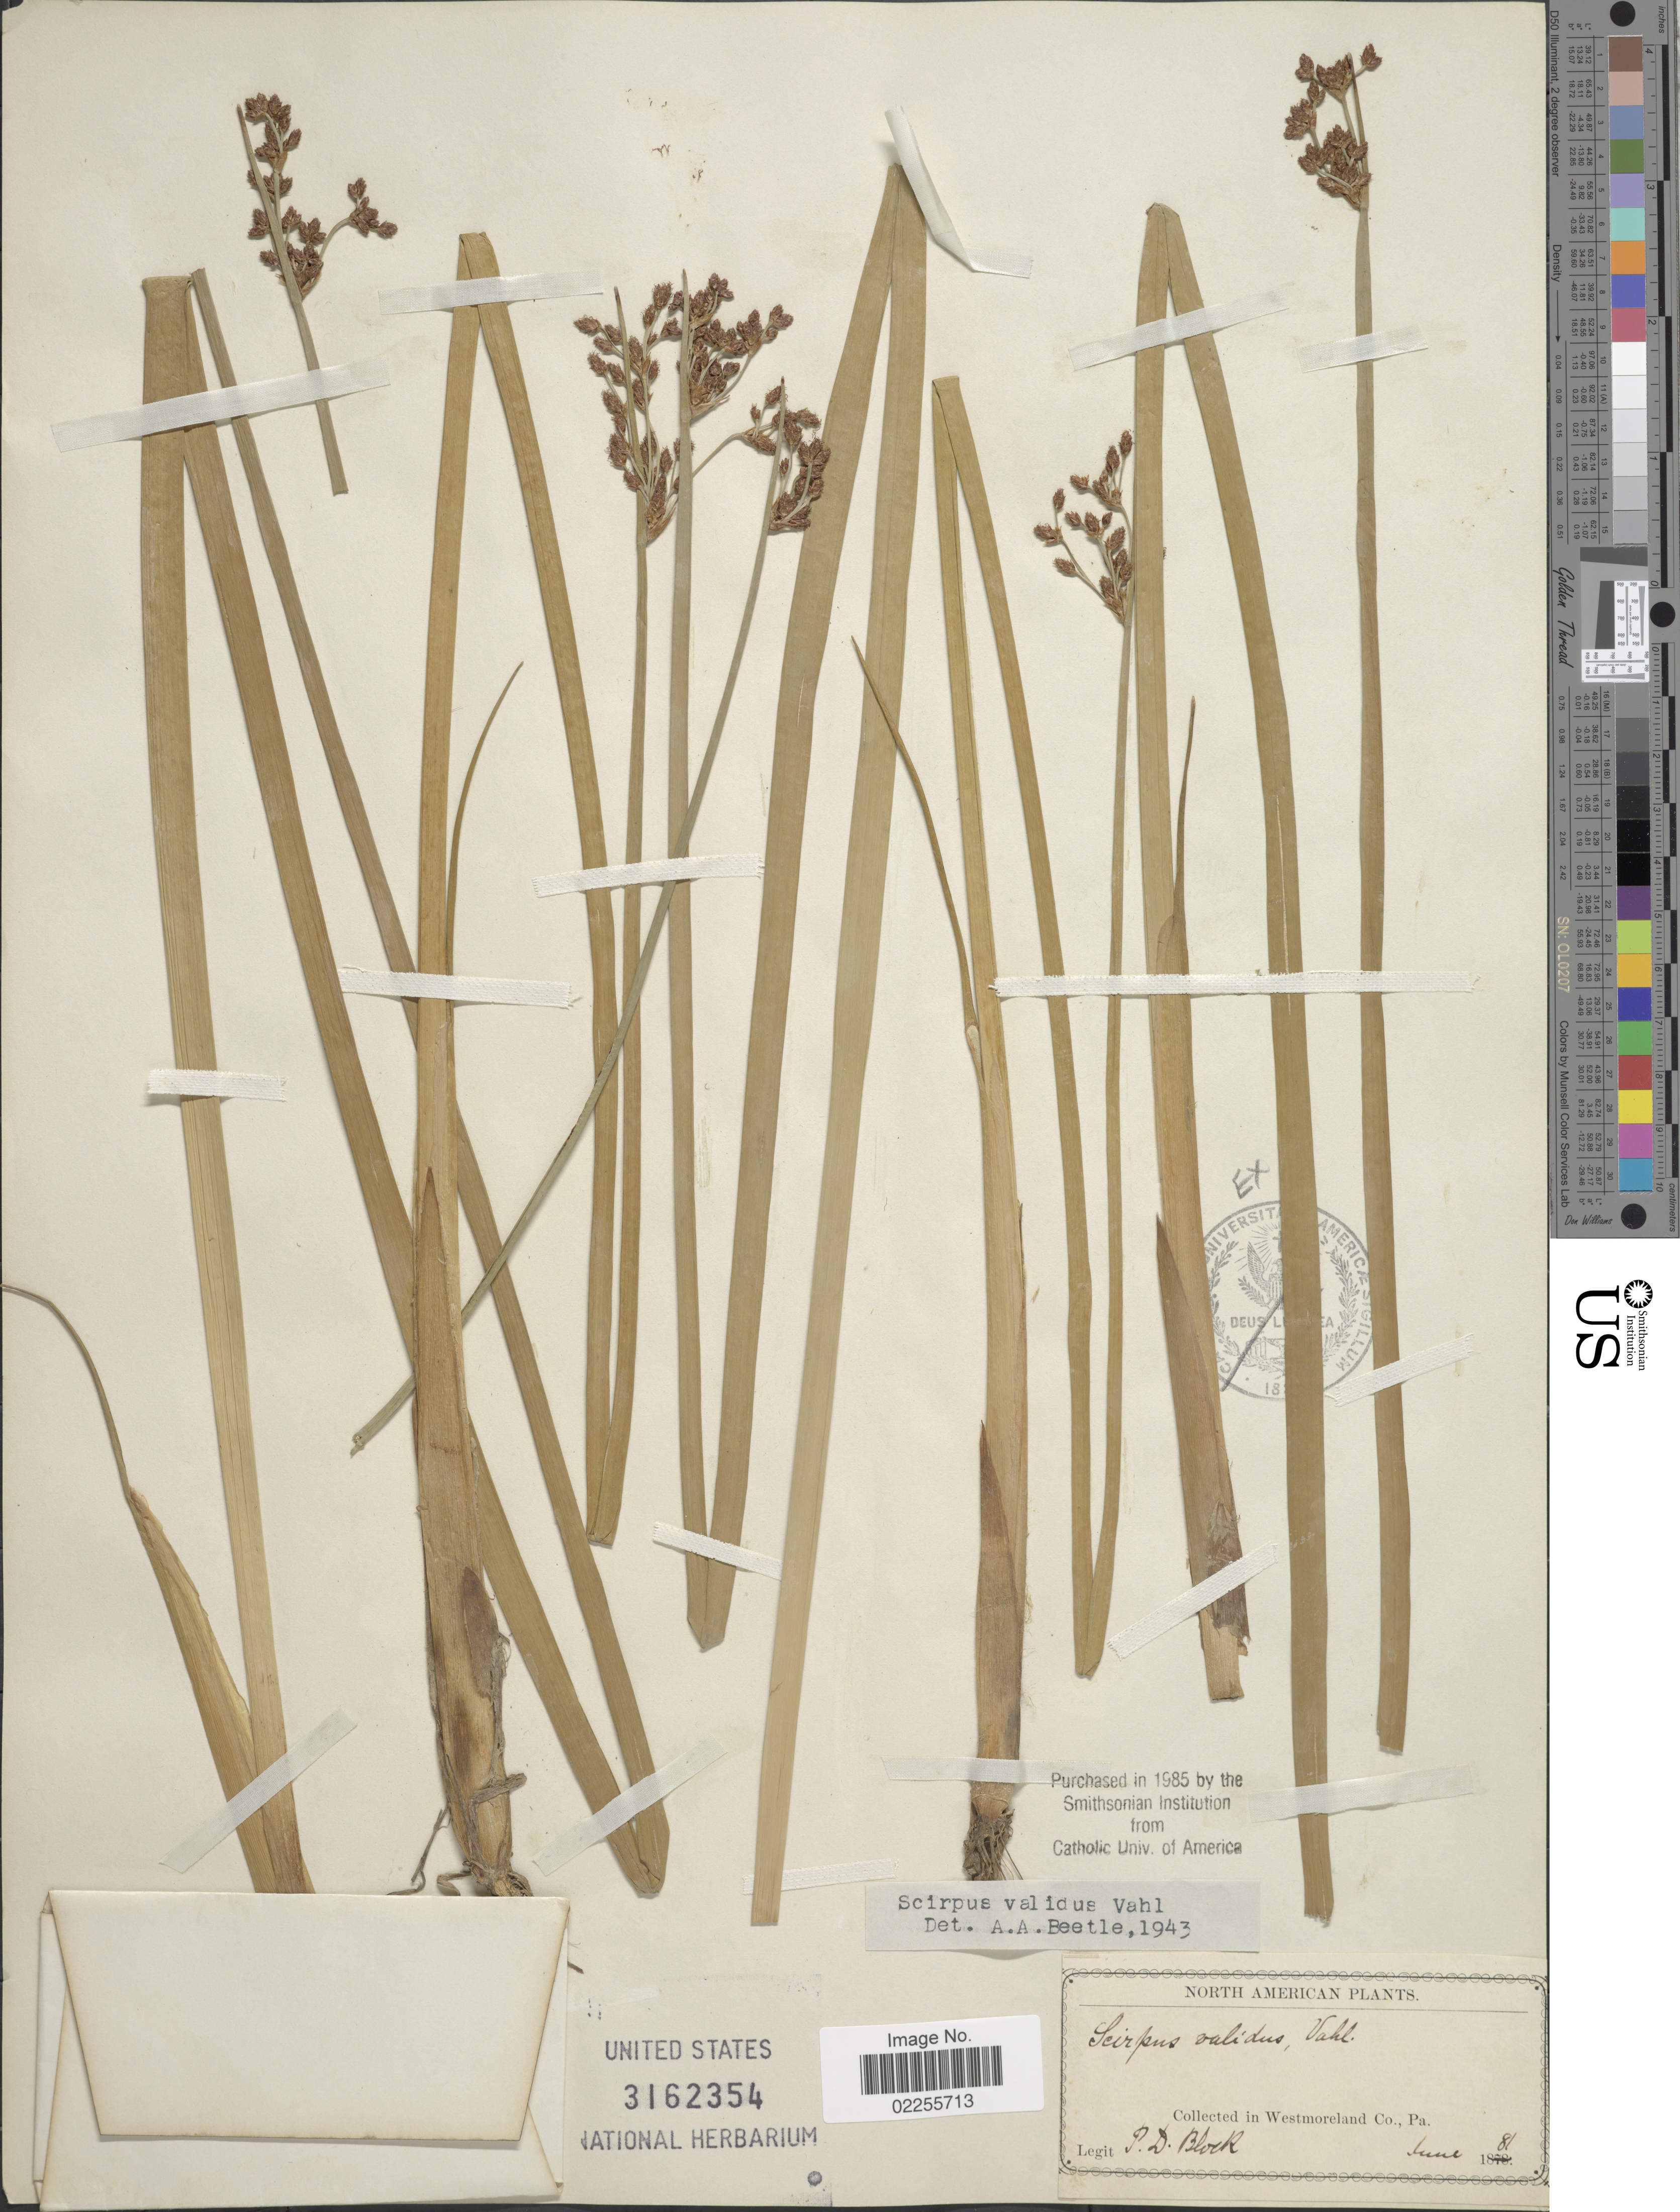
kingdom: Plantae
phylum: Tracheophyta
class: Liliopsida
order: Poales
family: Cyperaceae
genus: Schoenoplectus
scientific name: Schoenoplectus tabernaemontani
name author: (C.C. Gmel.) Palla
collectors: P. De Block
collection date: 1881-06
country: United States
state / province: Pennsylvania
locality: In Westmoreland Co.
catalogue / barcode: US 3162354